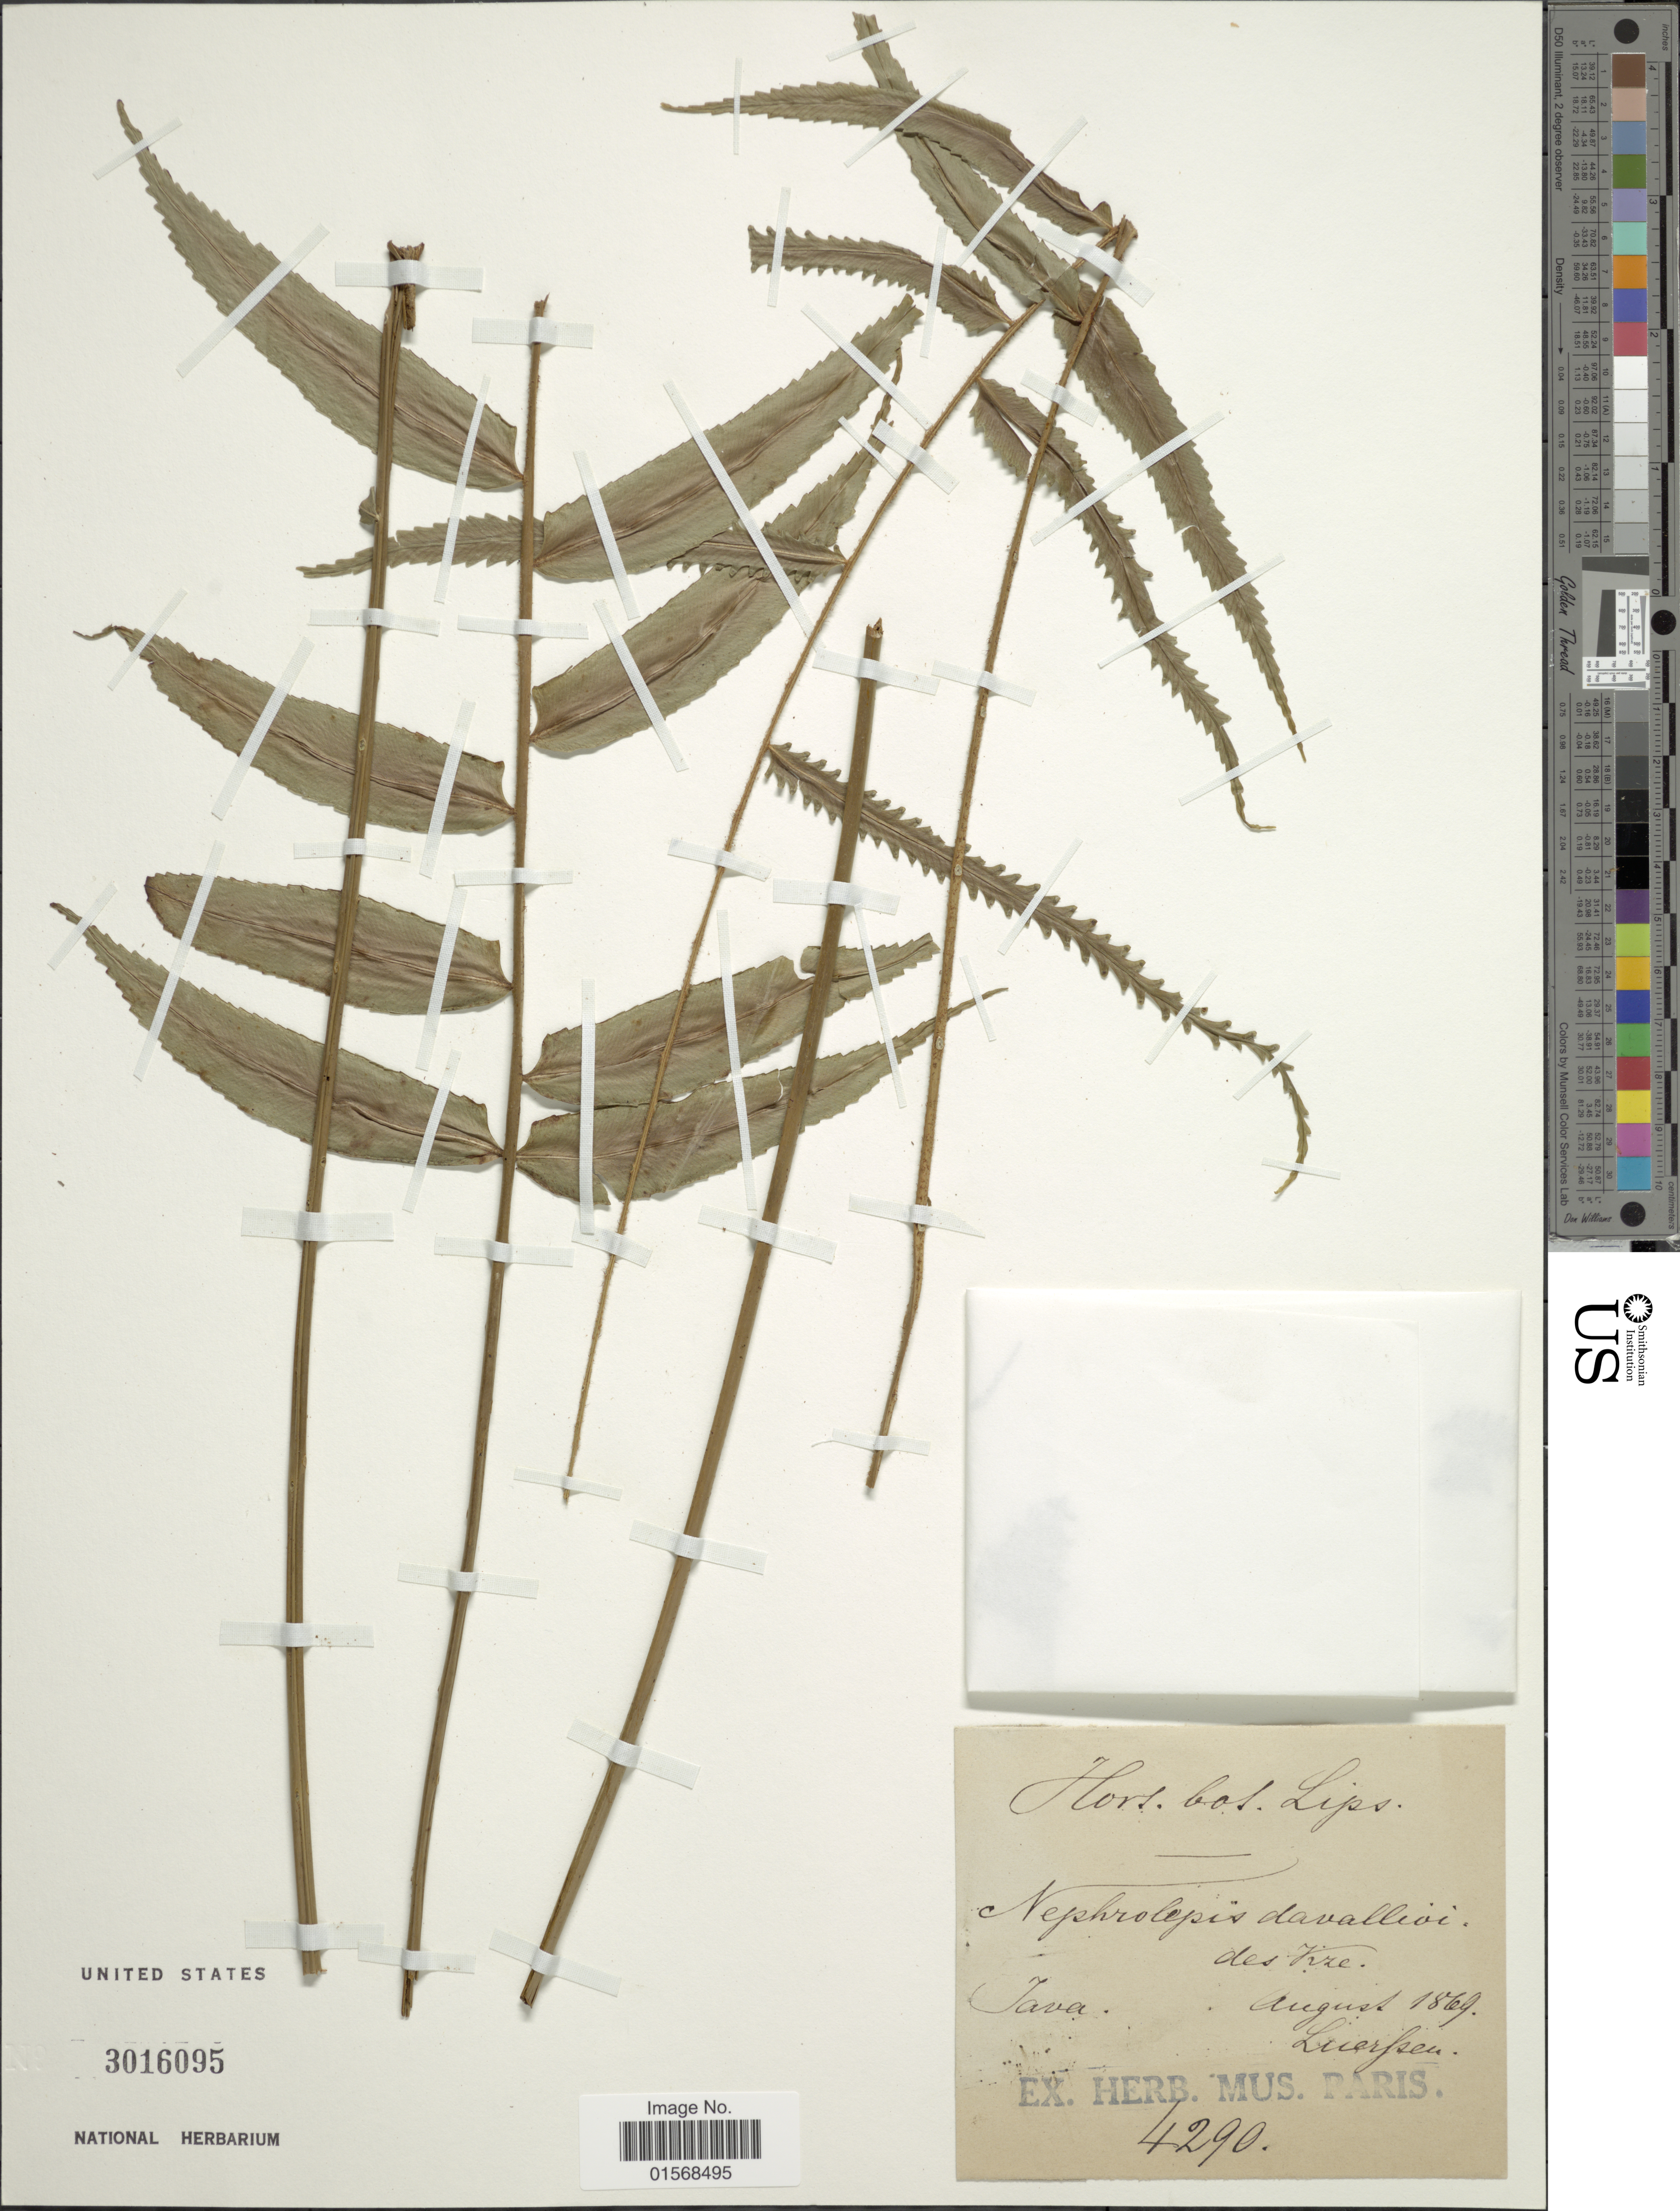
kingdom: Plantae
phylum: Tracheophyta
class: Polypodiopsida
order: Polypodiales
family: Nephrolepidaceae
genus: Nephrolepis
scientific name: Nephrolepis acuminata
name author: (Houtt.) Kuhn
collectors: Luerssen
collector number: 4290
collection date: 1869-08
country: Indonesia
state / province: Java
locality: Hort. Bot. Lips. Java.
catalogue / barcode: US 3016095